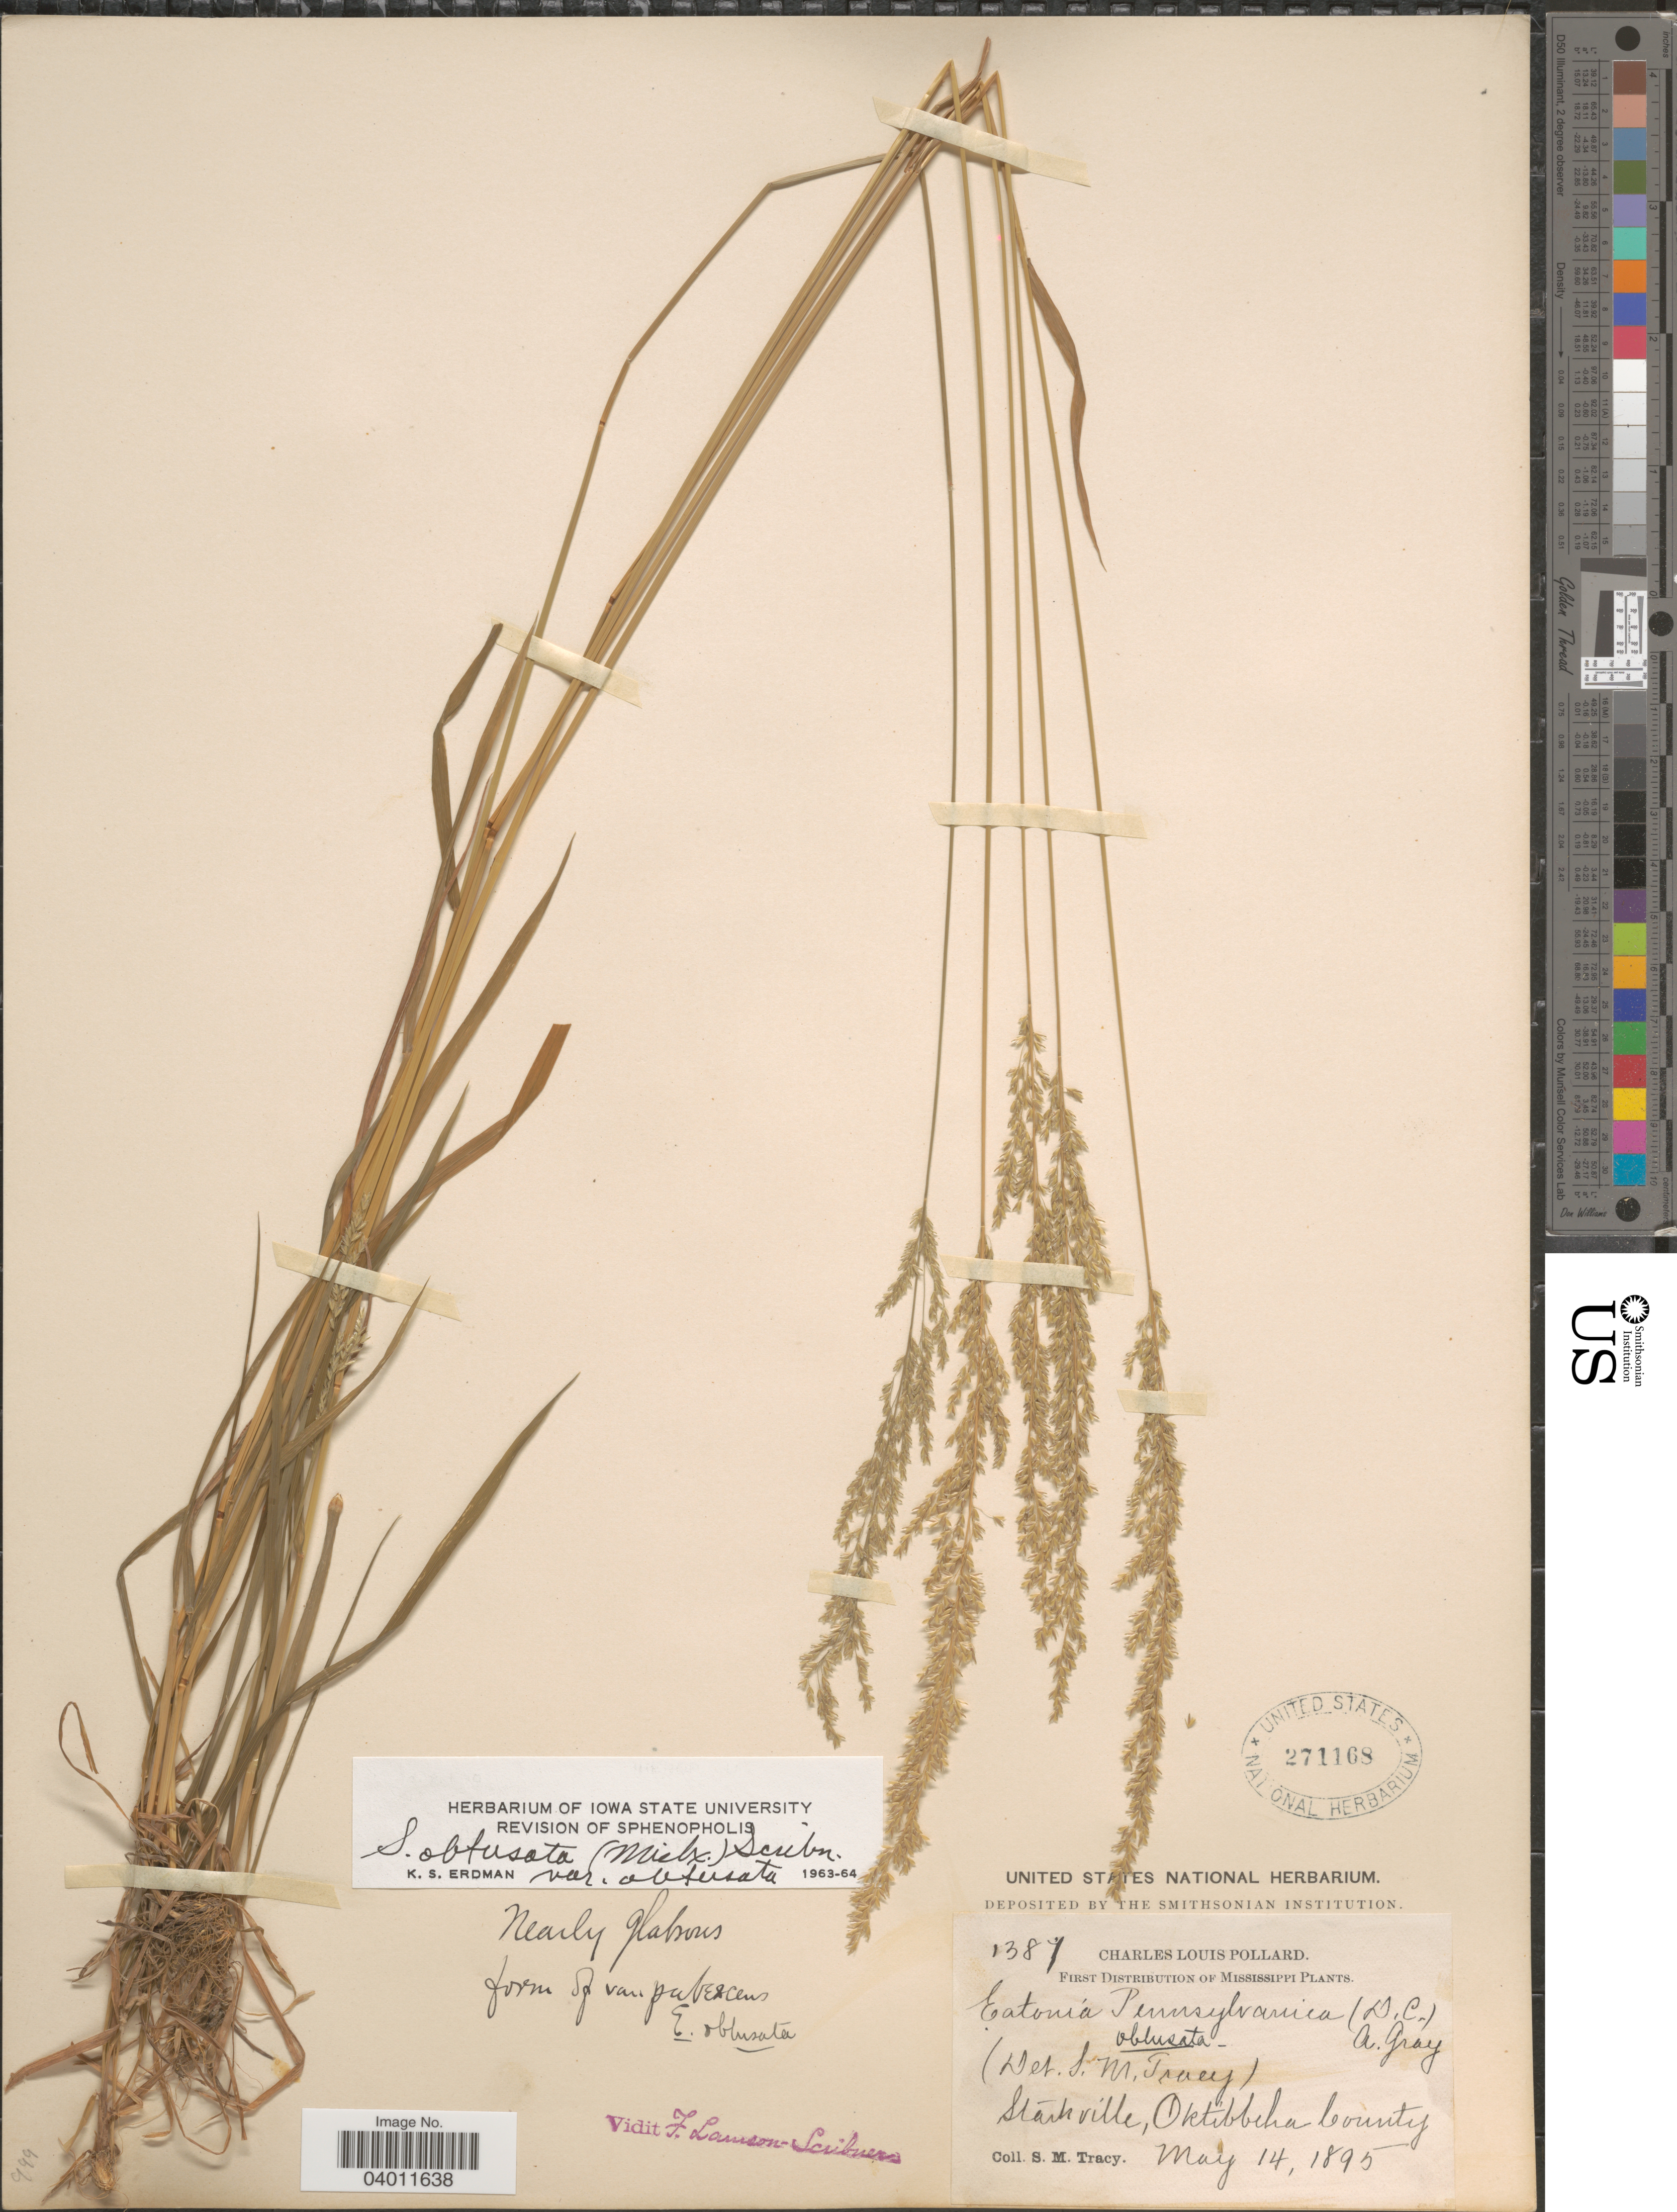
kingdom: Plantae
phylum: Tracheophyta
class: Liliopsida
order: Poales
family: Poaceae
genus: Sphenopholis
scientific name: Sphenopholis obtusata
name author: (Michx.) Scribn.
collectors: S. M. Tracy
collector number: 1387*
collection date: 1895-05-14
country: United States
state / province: Mississippi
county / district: Oktibbeha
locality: Starkville, Oktibbeha County.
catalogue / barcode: US 271168